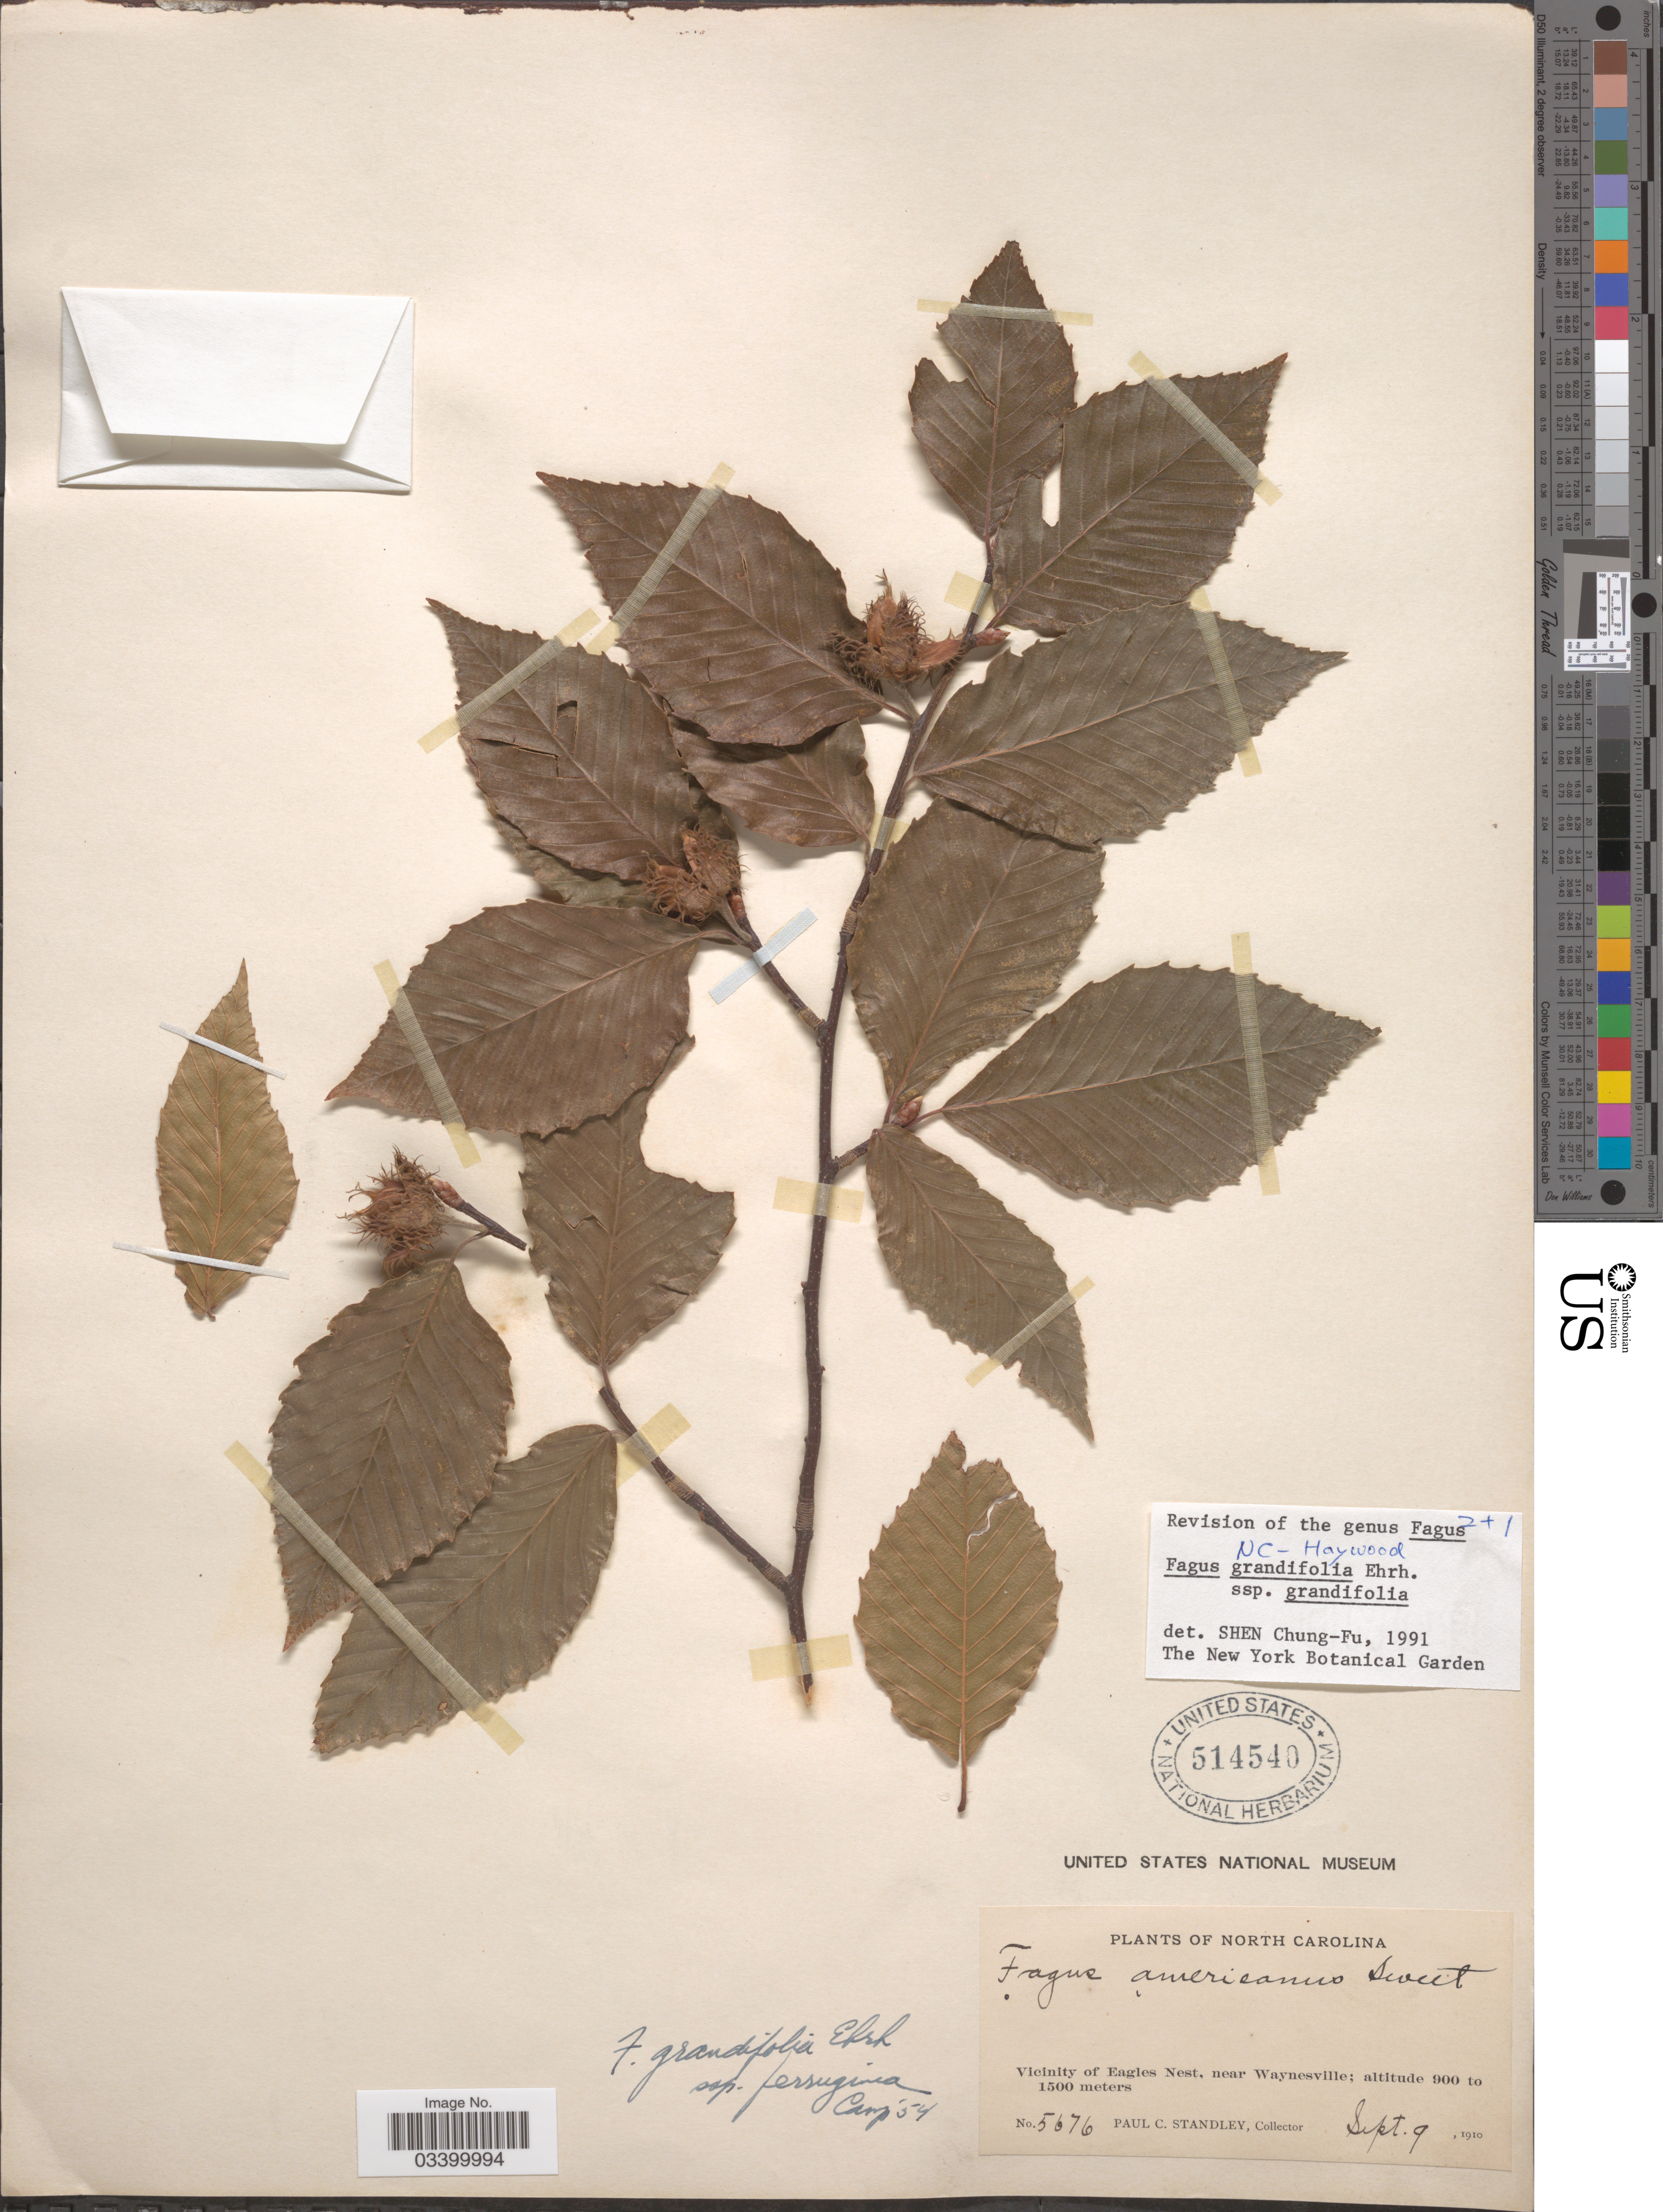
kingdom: Plantae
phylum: Tracheophyta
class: Magnoliopsida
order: Fagales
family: Fagaceae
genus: Fagus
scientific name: Fagus grandifolia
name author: Ehrh.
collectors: P. C. Standley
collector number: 5676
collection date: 1910-09-09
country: United States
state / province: North Carolina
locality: Vicinity of Eagles Nest, near Waynesville.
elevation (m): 900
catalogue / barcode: US 514540